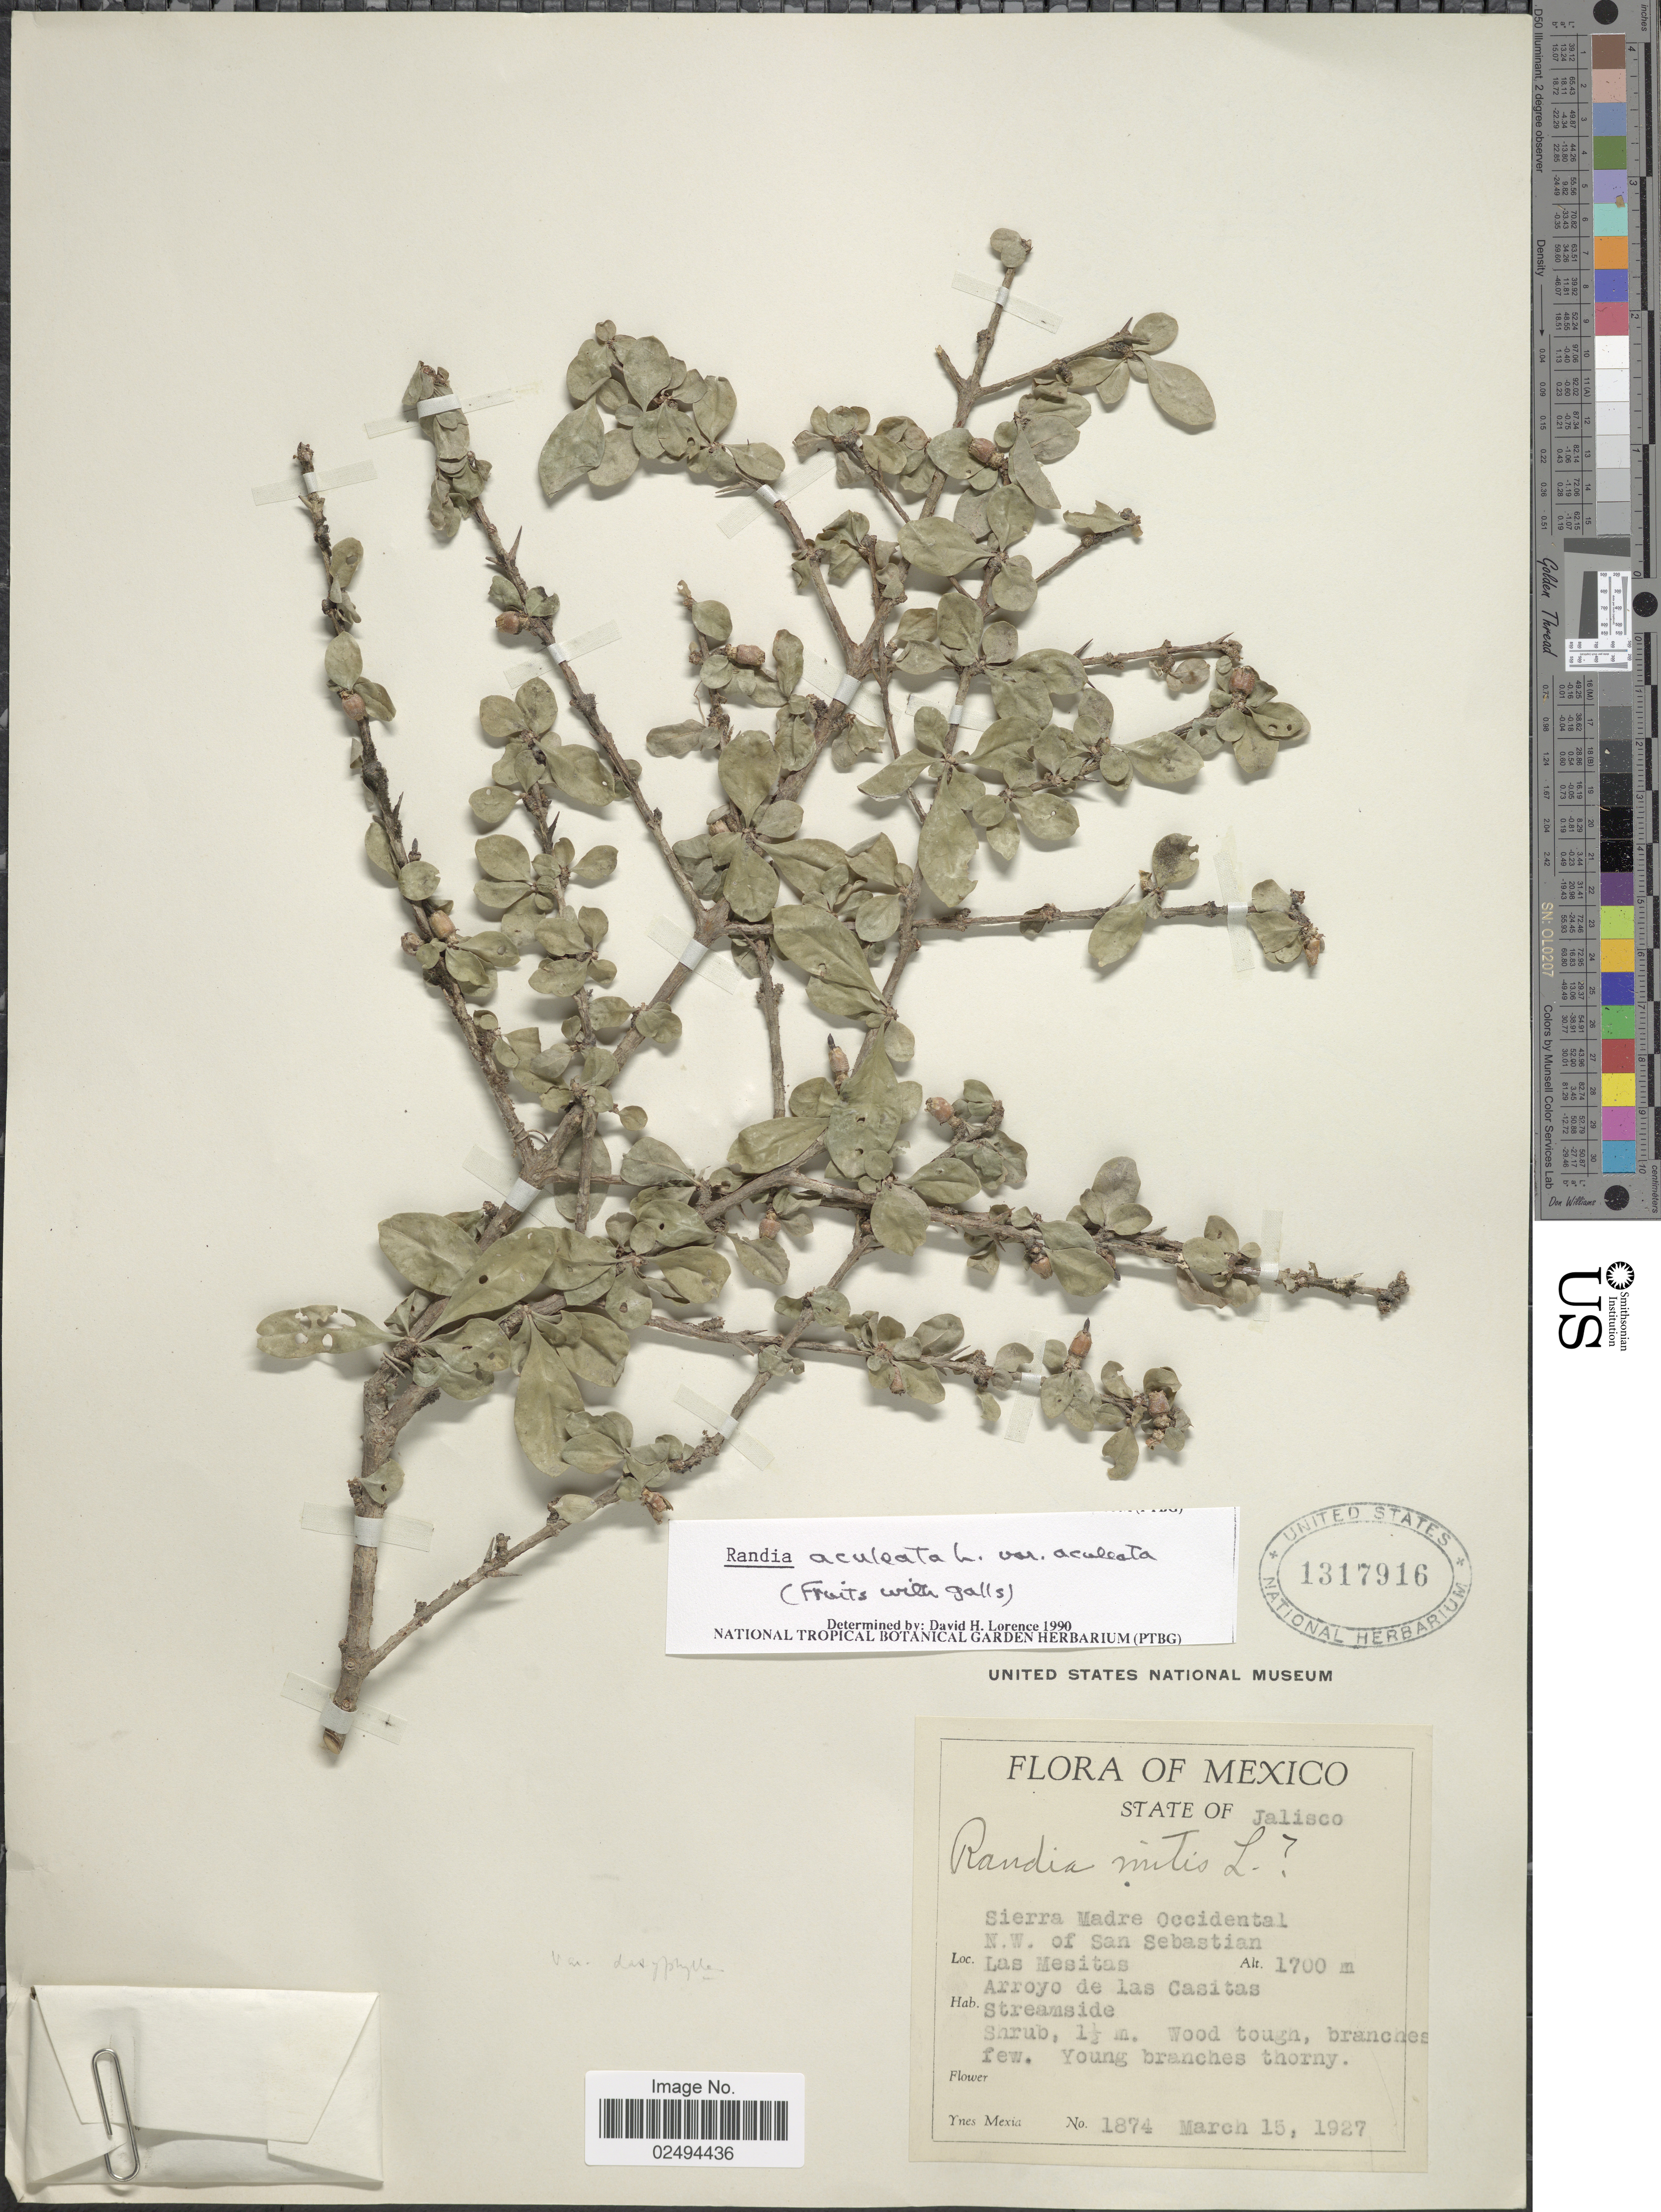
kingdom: Plantae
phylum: Tracheophyta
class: Magnoliopsida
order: Gentianales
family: Rubiaceae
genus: Randia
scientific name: Randia aculeata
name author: L.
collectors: Y. Mexia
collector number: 1874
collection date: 1927-03-15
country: Mexico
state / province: Jalisco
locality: Sierra Madre Occidental. N.W. of San Sebastian. Las Mesitas, Arroyo de Las Casitas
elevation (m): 1700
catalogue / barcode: US 1317916